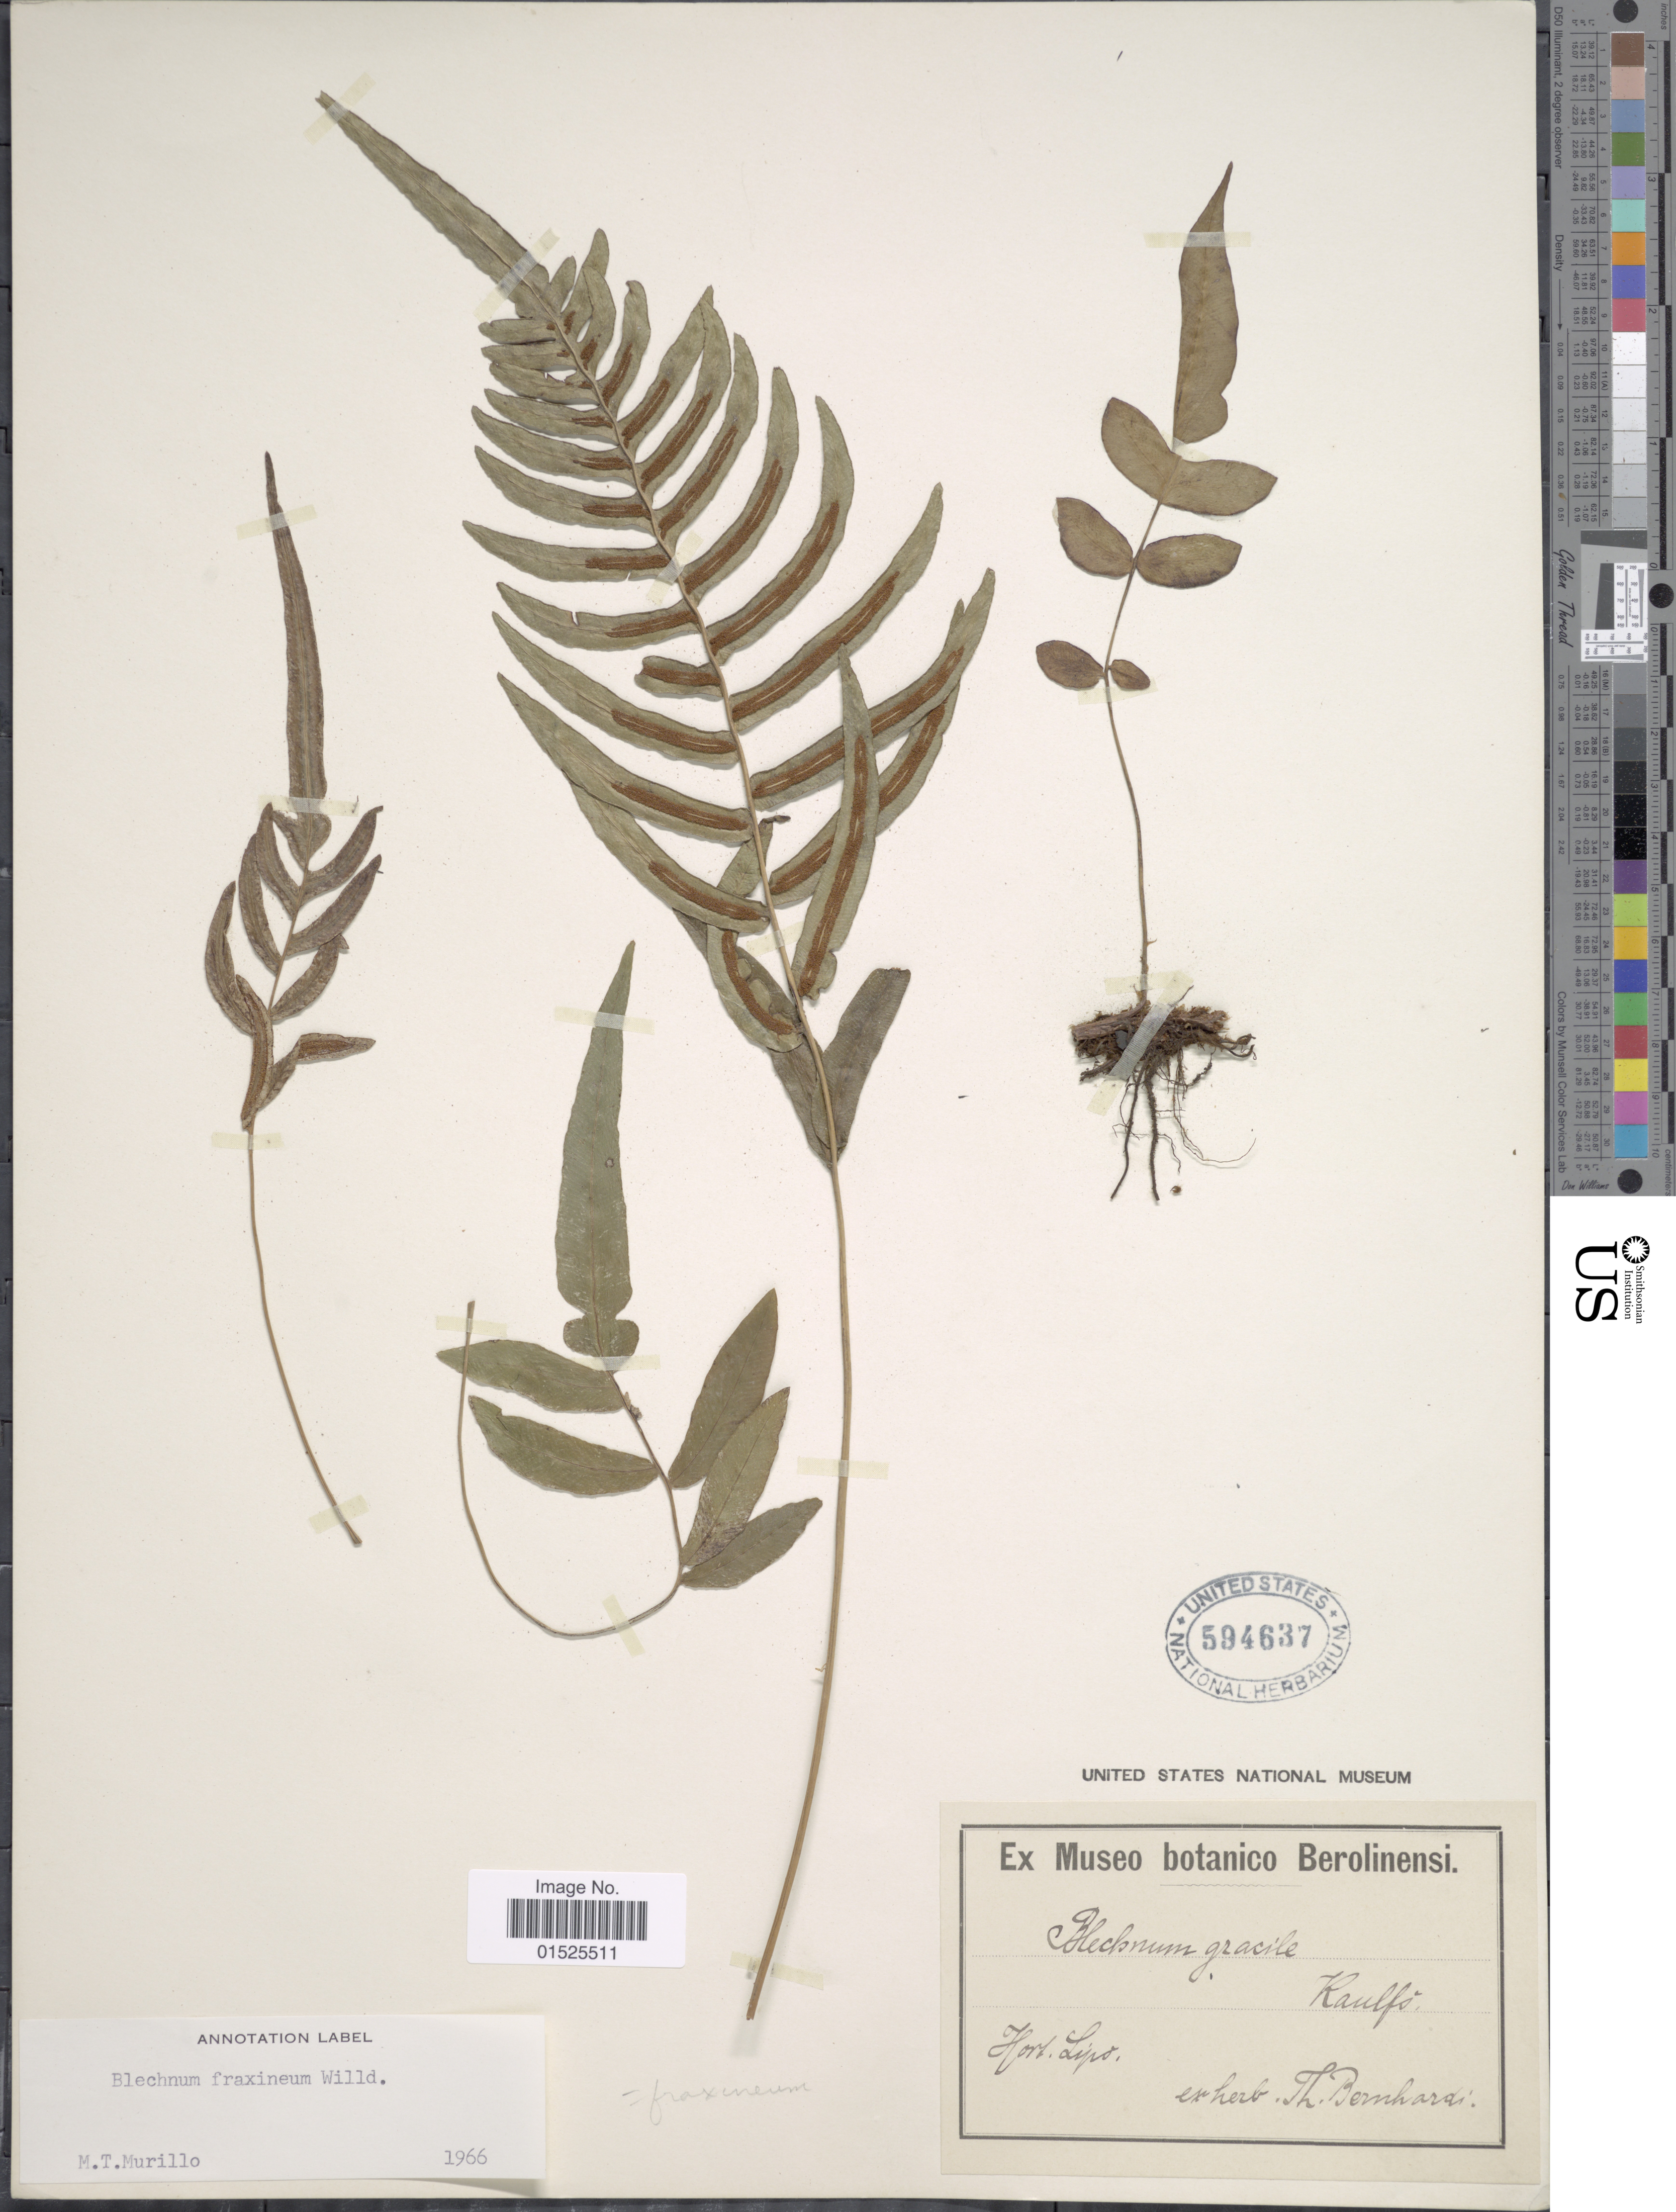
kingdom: Plantae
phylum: Tracheophyta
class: Polypodiopsida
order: Polypodiales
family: Blechnaceae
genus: Blechnum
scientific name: Blechnum caudatum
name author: Cav.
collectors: ex herb. Bernhardi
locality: Hort. Lijio [interpreted]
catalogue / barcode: US 594637